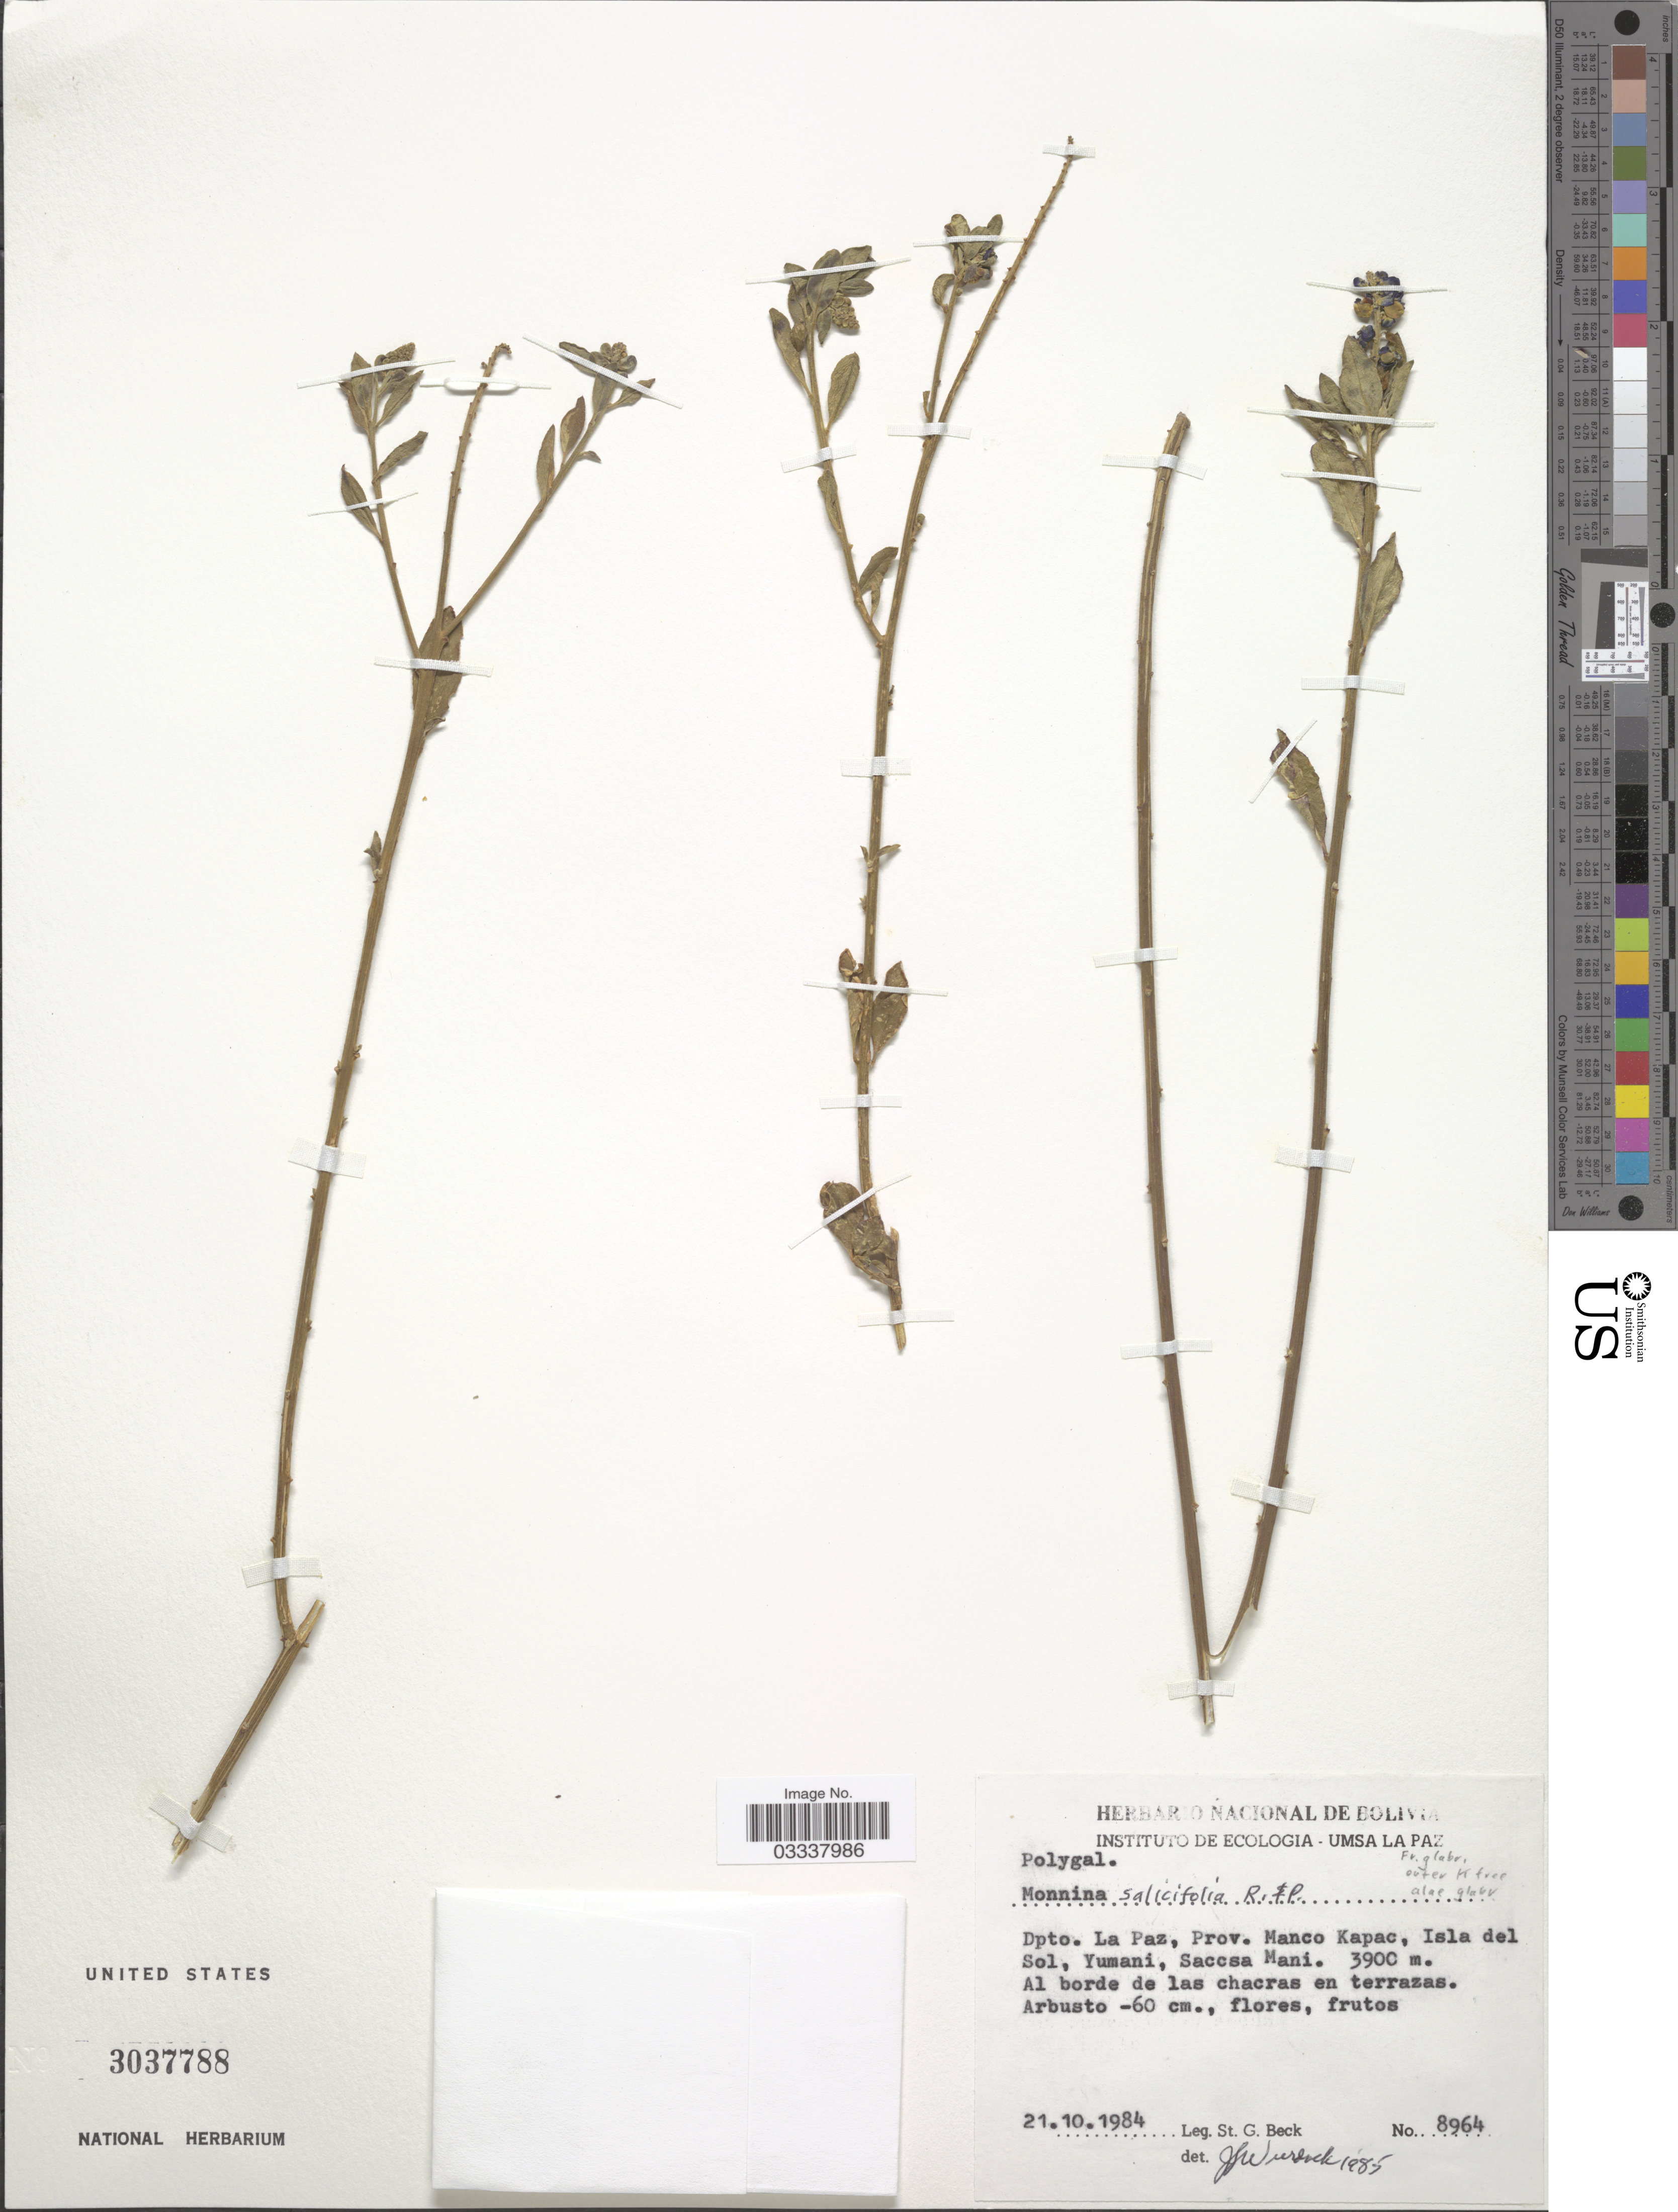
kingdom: Plantae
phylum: Tracheophyta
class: Magnoliopsida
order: Fabales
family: Polygalaceae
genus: Monnina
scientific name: Monnina salicifolia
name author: Ruiz & Pav.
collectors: S. G. Beck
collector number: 8964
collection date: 1984-10-21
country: Bolivia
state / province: La Paz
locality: Dpto. La Paz, Prov. Manco Kapac, Isla del Sol, Yumani, Saccsa Mani.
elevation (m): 3900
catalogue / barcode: US 3037788